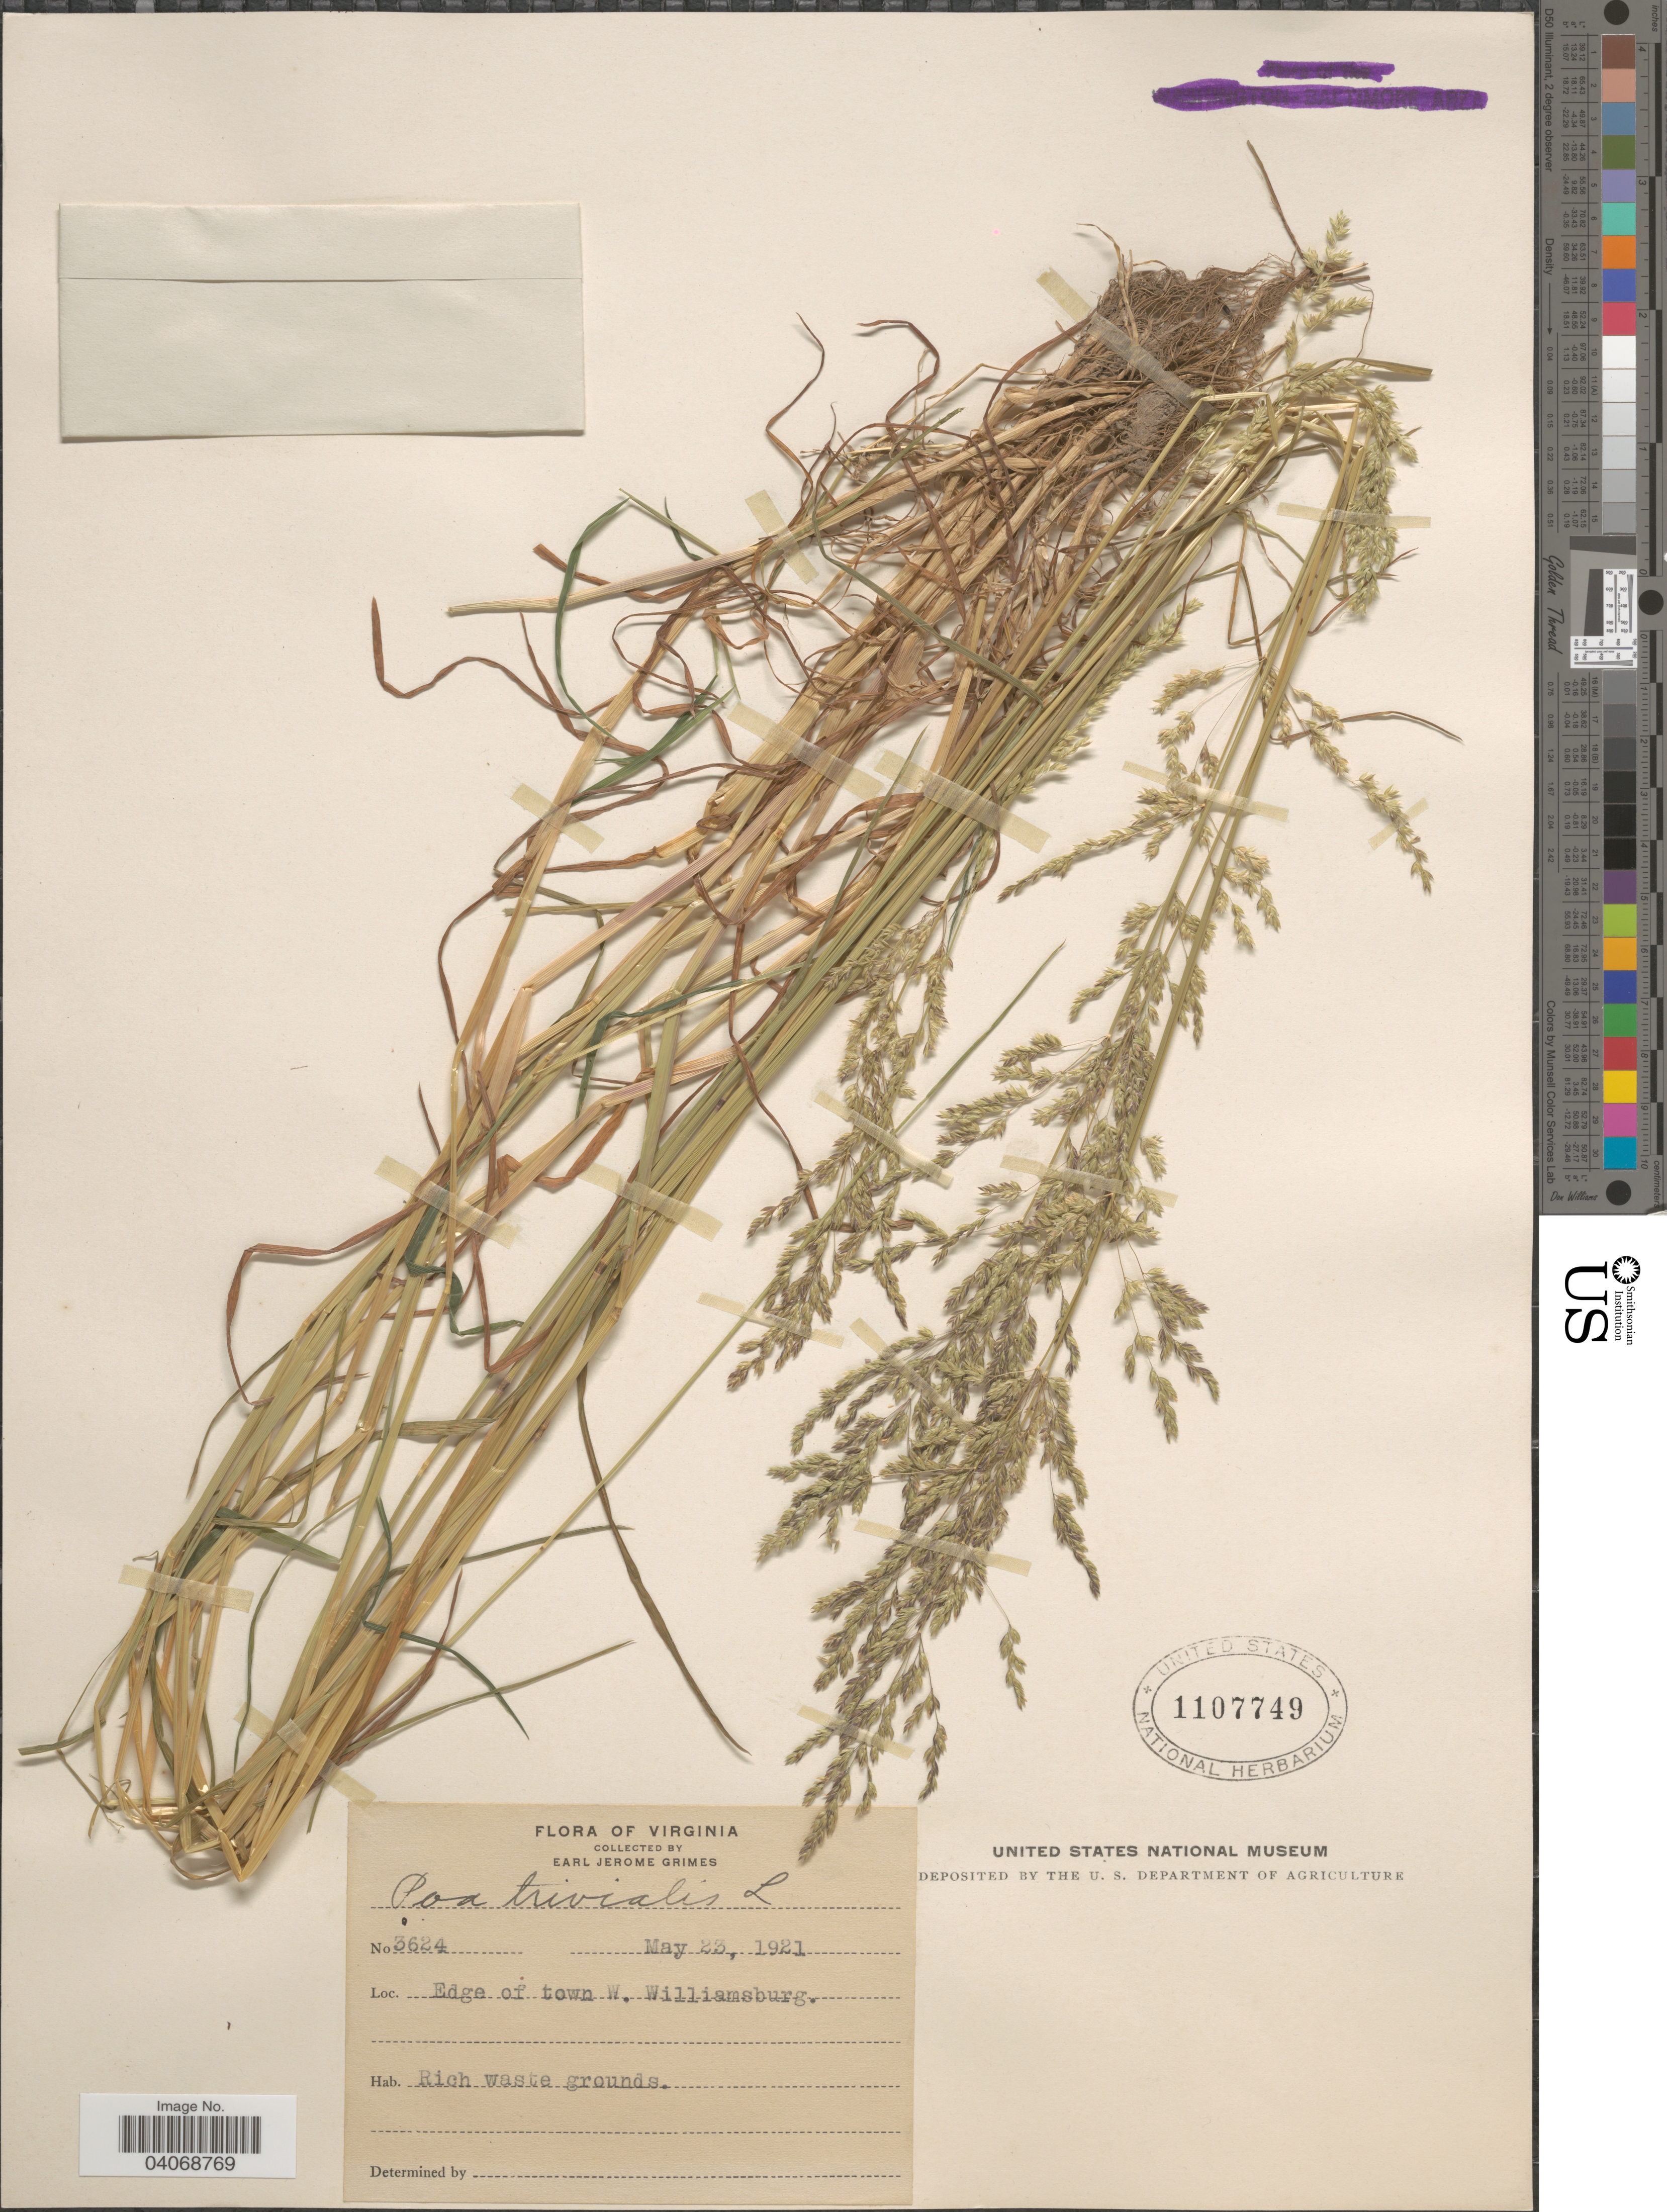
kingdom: Plantae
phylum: Tracheophyta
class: Liliopsida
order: Poales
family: Poaceae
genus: Poa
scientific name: Poa trivialis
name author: L.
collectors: E. J. Grimes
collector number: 3624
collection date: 1921-05-23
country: United States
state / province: Virginia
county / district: City of Williamsburg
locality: Edge of town W. Williamsburg.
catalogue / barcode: US 1107749